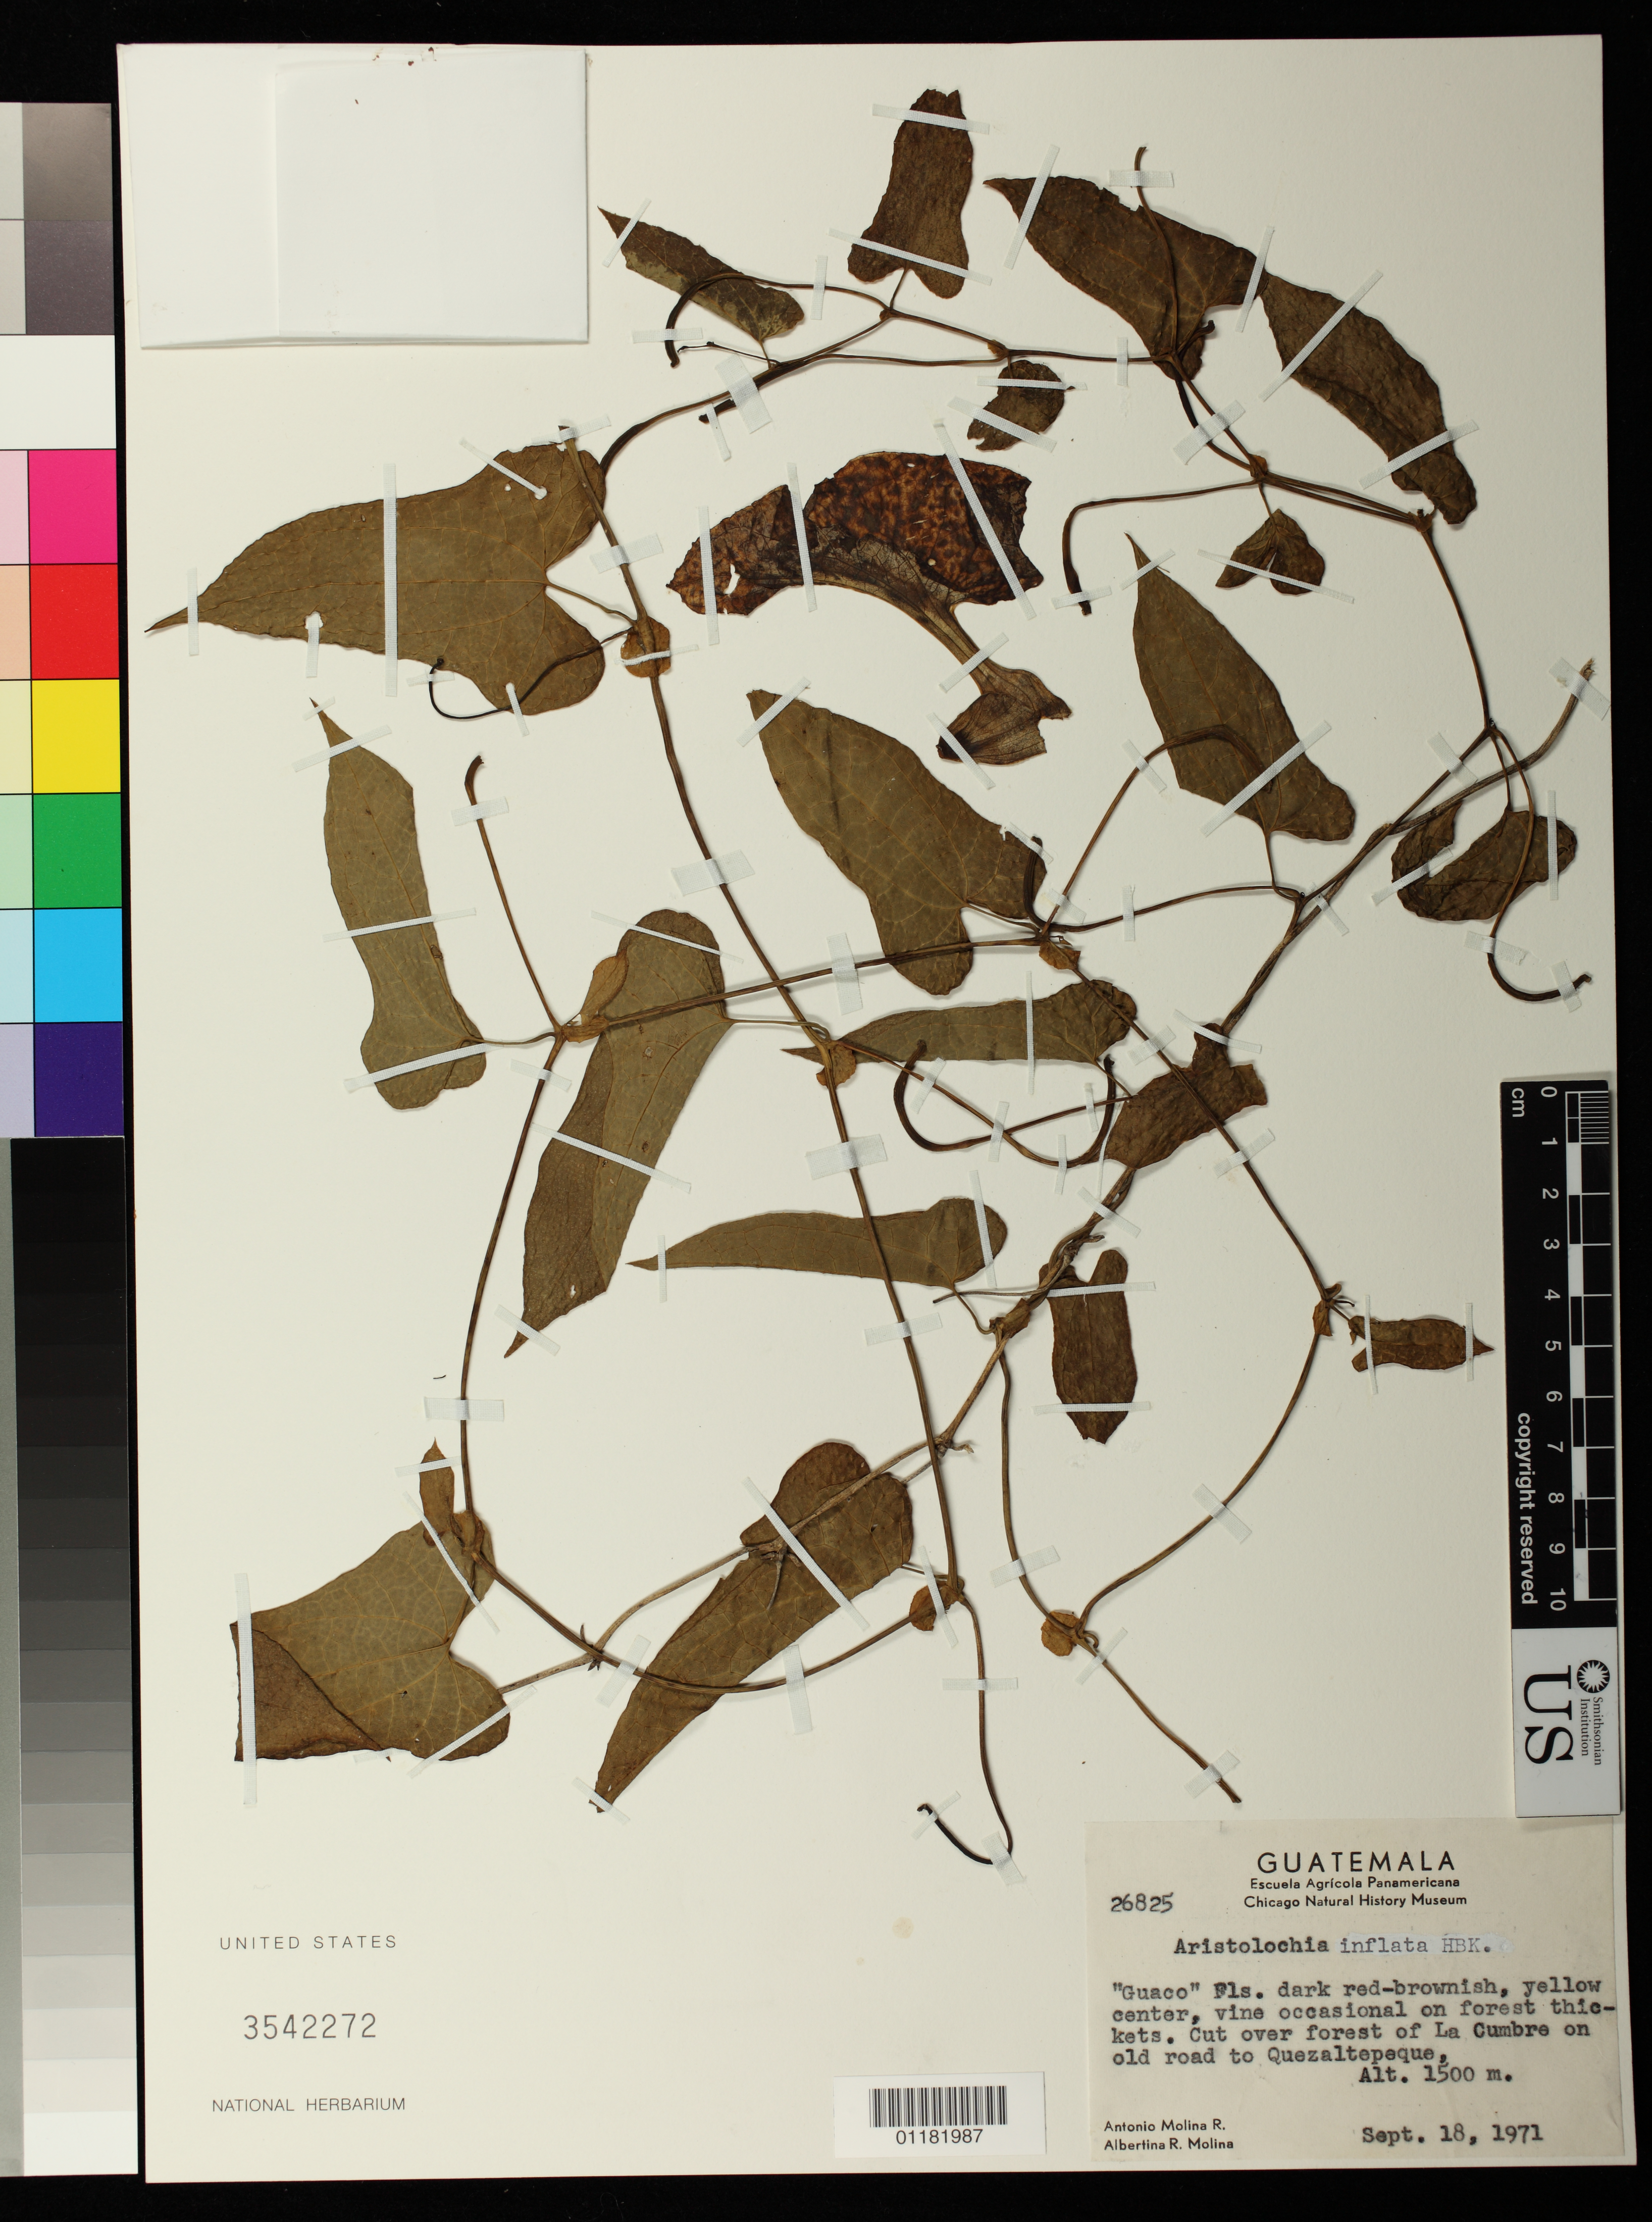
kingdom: Plantae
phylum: Tracheophyta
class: Magnoliopsida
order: Piperales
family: Aristolochiaceae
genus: Aristolochia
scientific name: Aristolochia inflata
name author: Kunth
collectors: A. Molina R. & A. R. Molina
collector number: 26825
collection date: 1971-09-18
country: Guatemala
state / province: Chiquimula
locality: Cut over forest of La Cumbre on old road to Quezaltepeque.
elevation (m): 1500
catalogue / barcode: US 3542272